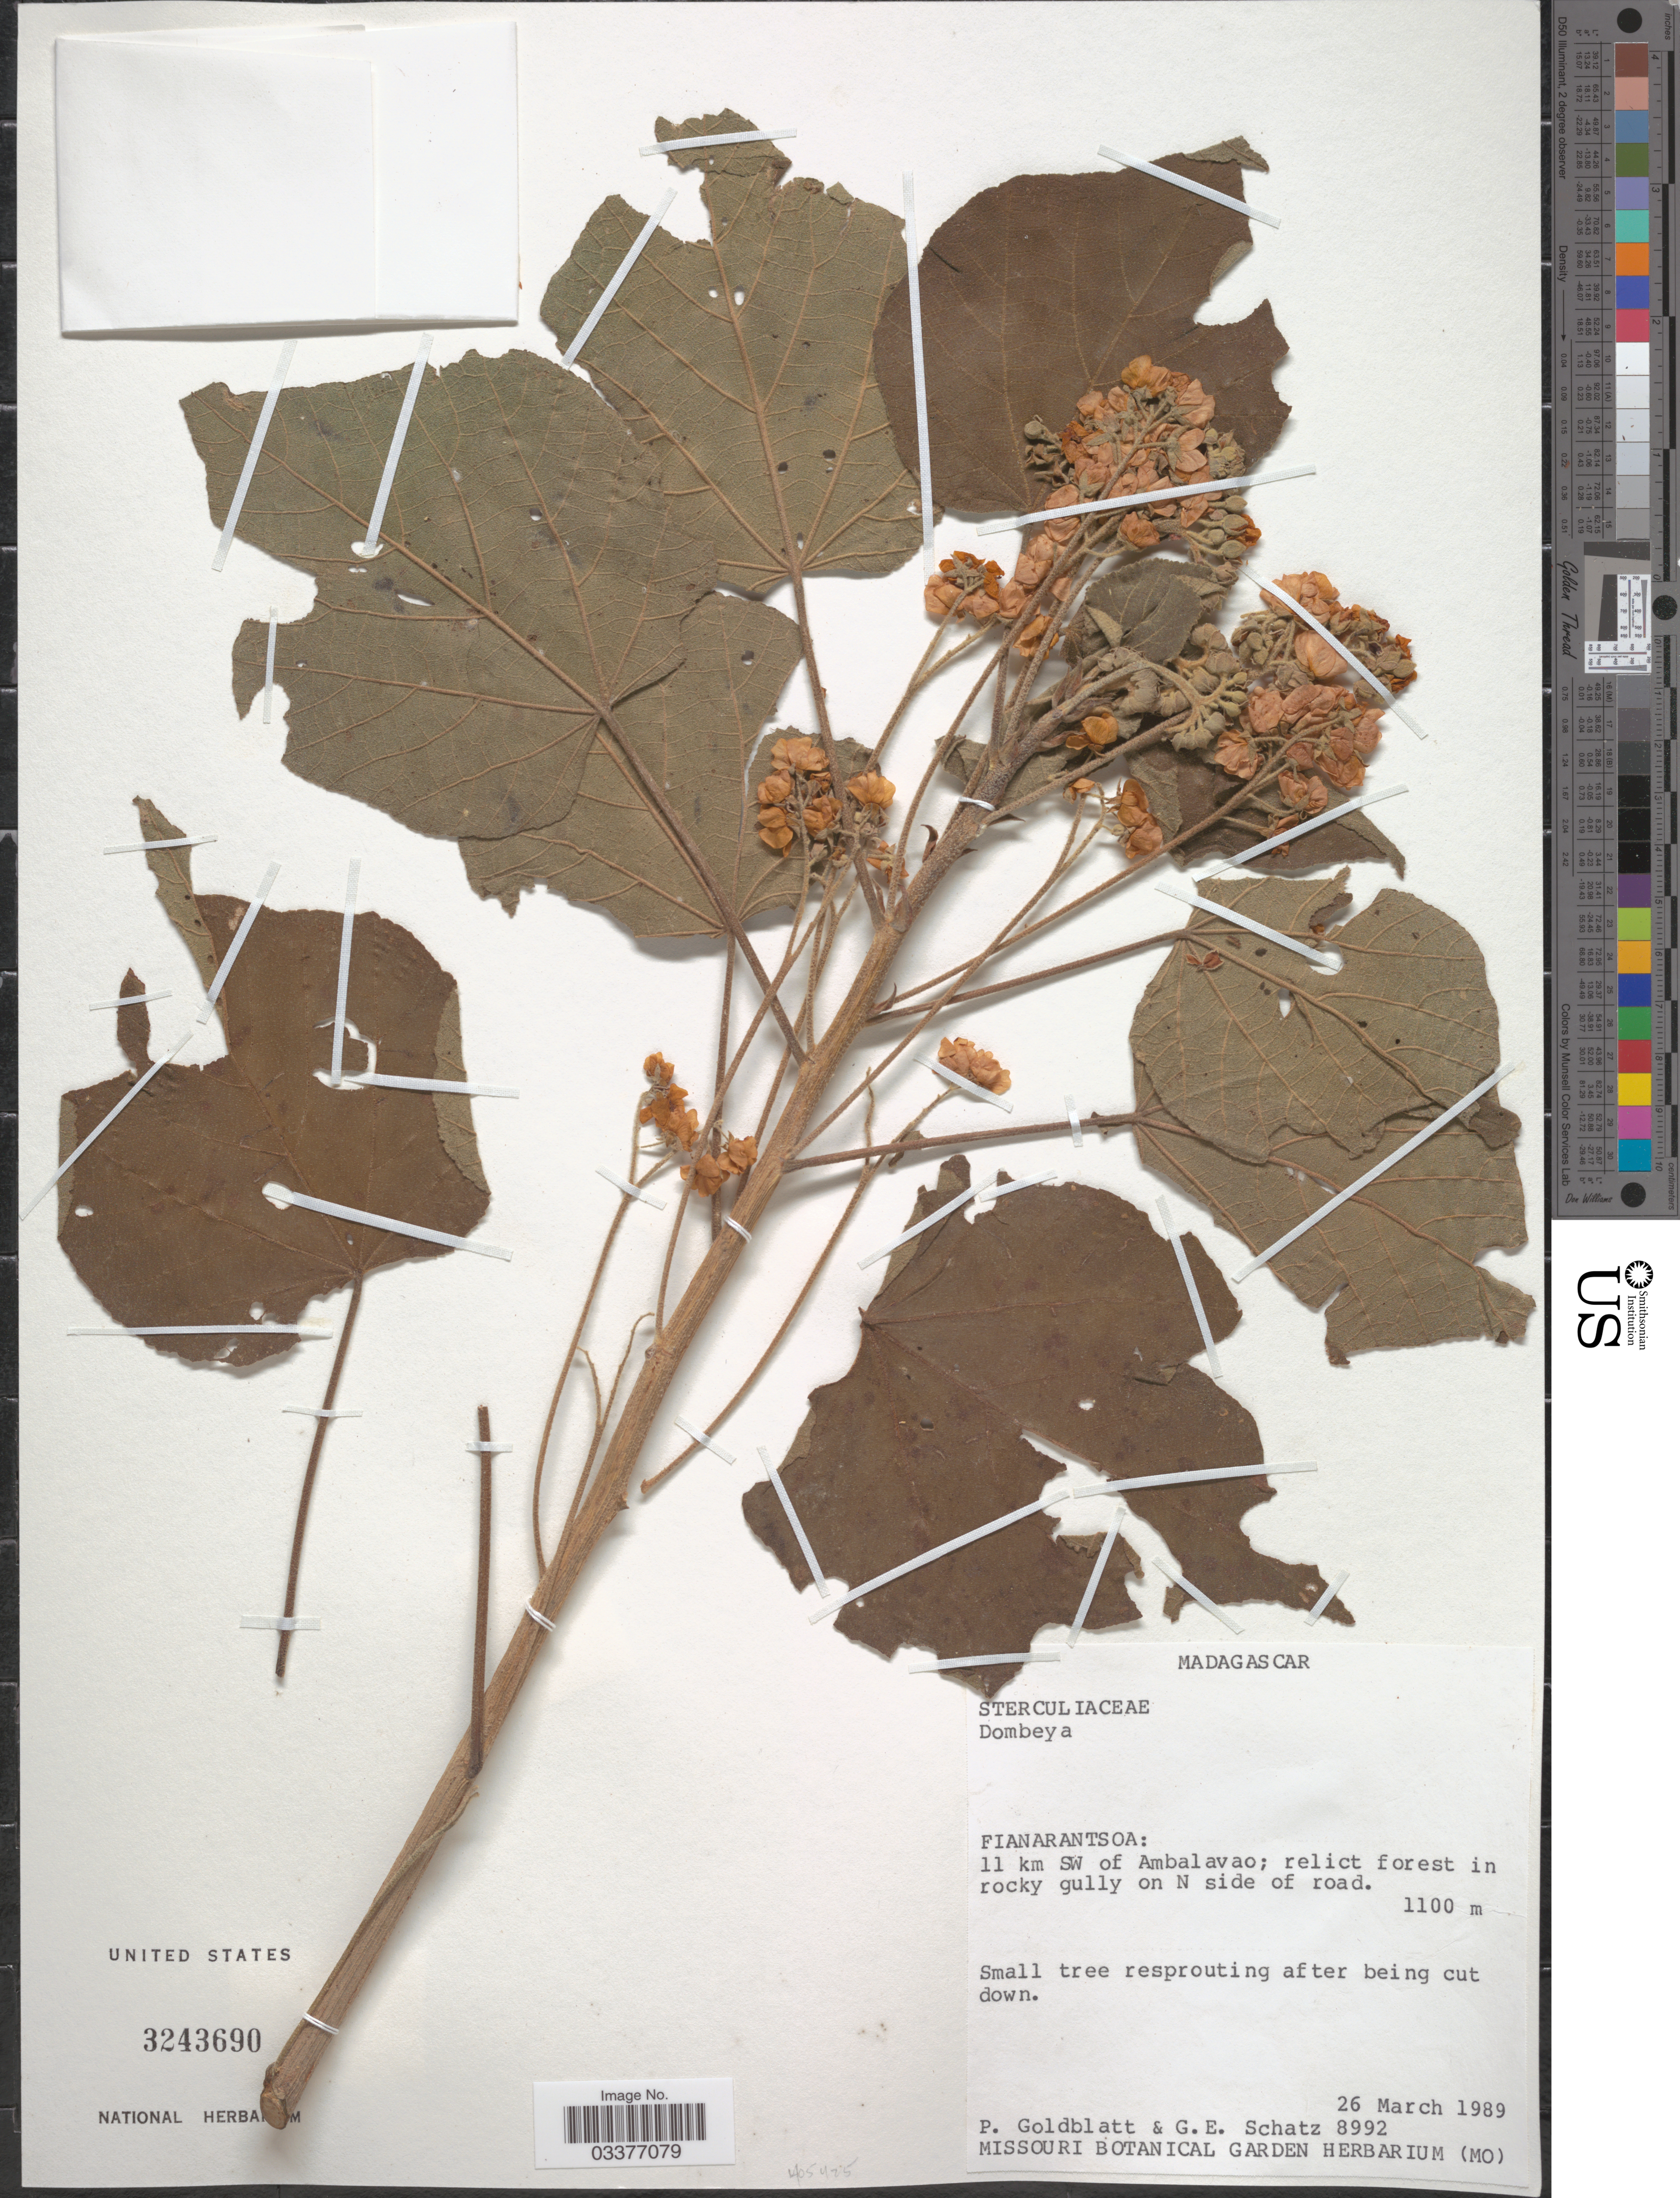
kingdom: Plantae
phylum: Tracheophyta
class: Magnoliopsida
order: Malvales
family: Malvaceae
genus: Dombeya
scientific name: Dombeya greveana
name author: Baill.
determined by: Jourdain-Fievet, L.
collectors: P. Goldblatt & G. Schatz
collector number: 8992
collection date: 1989-03-26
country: Madagascar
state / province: Haute Matsiatra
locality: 11 km SW of Ambalavao.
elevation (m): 1100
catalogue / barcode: US 3243690